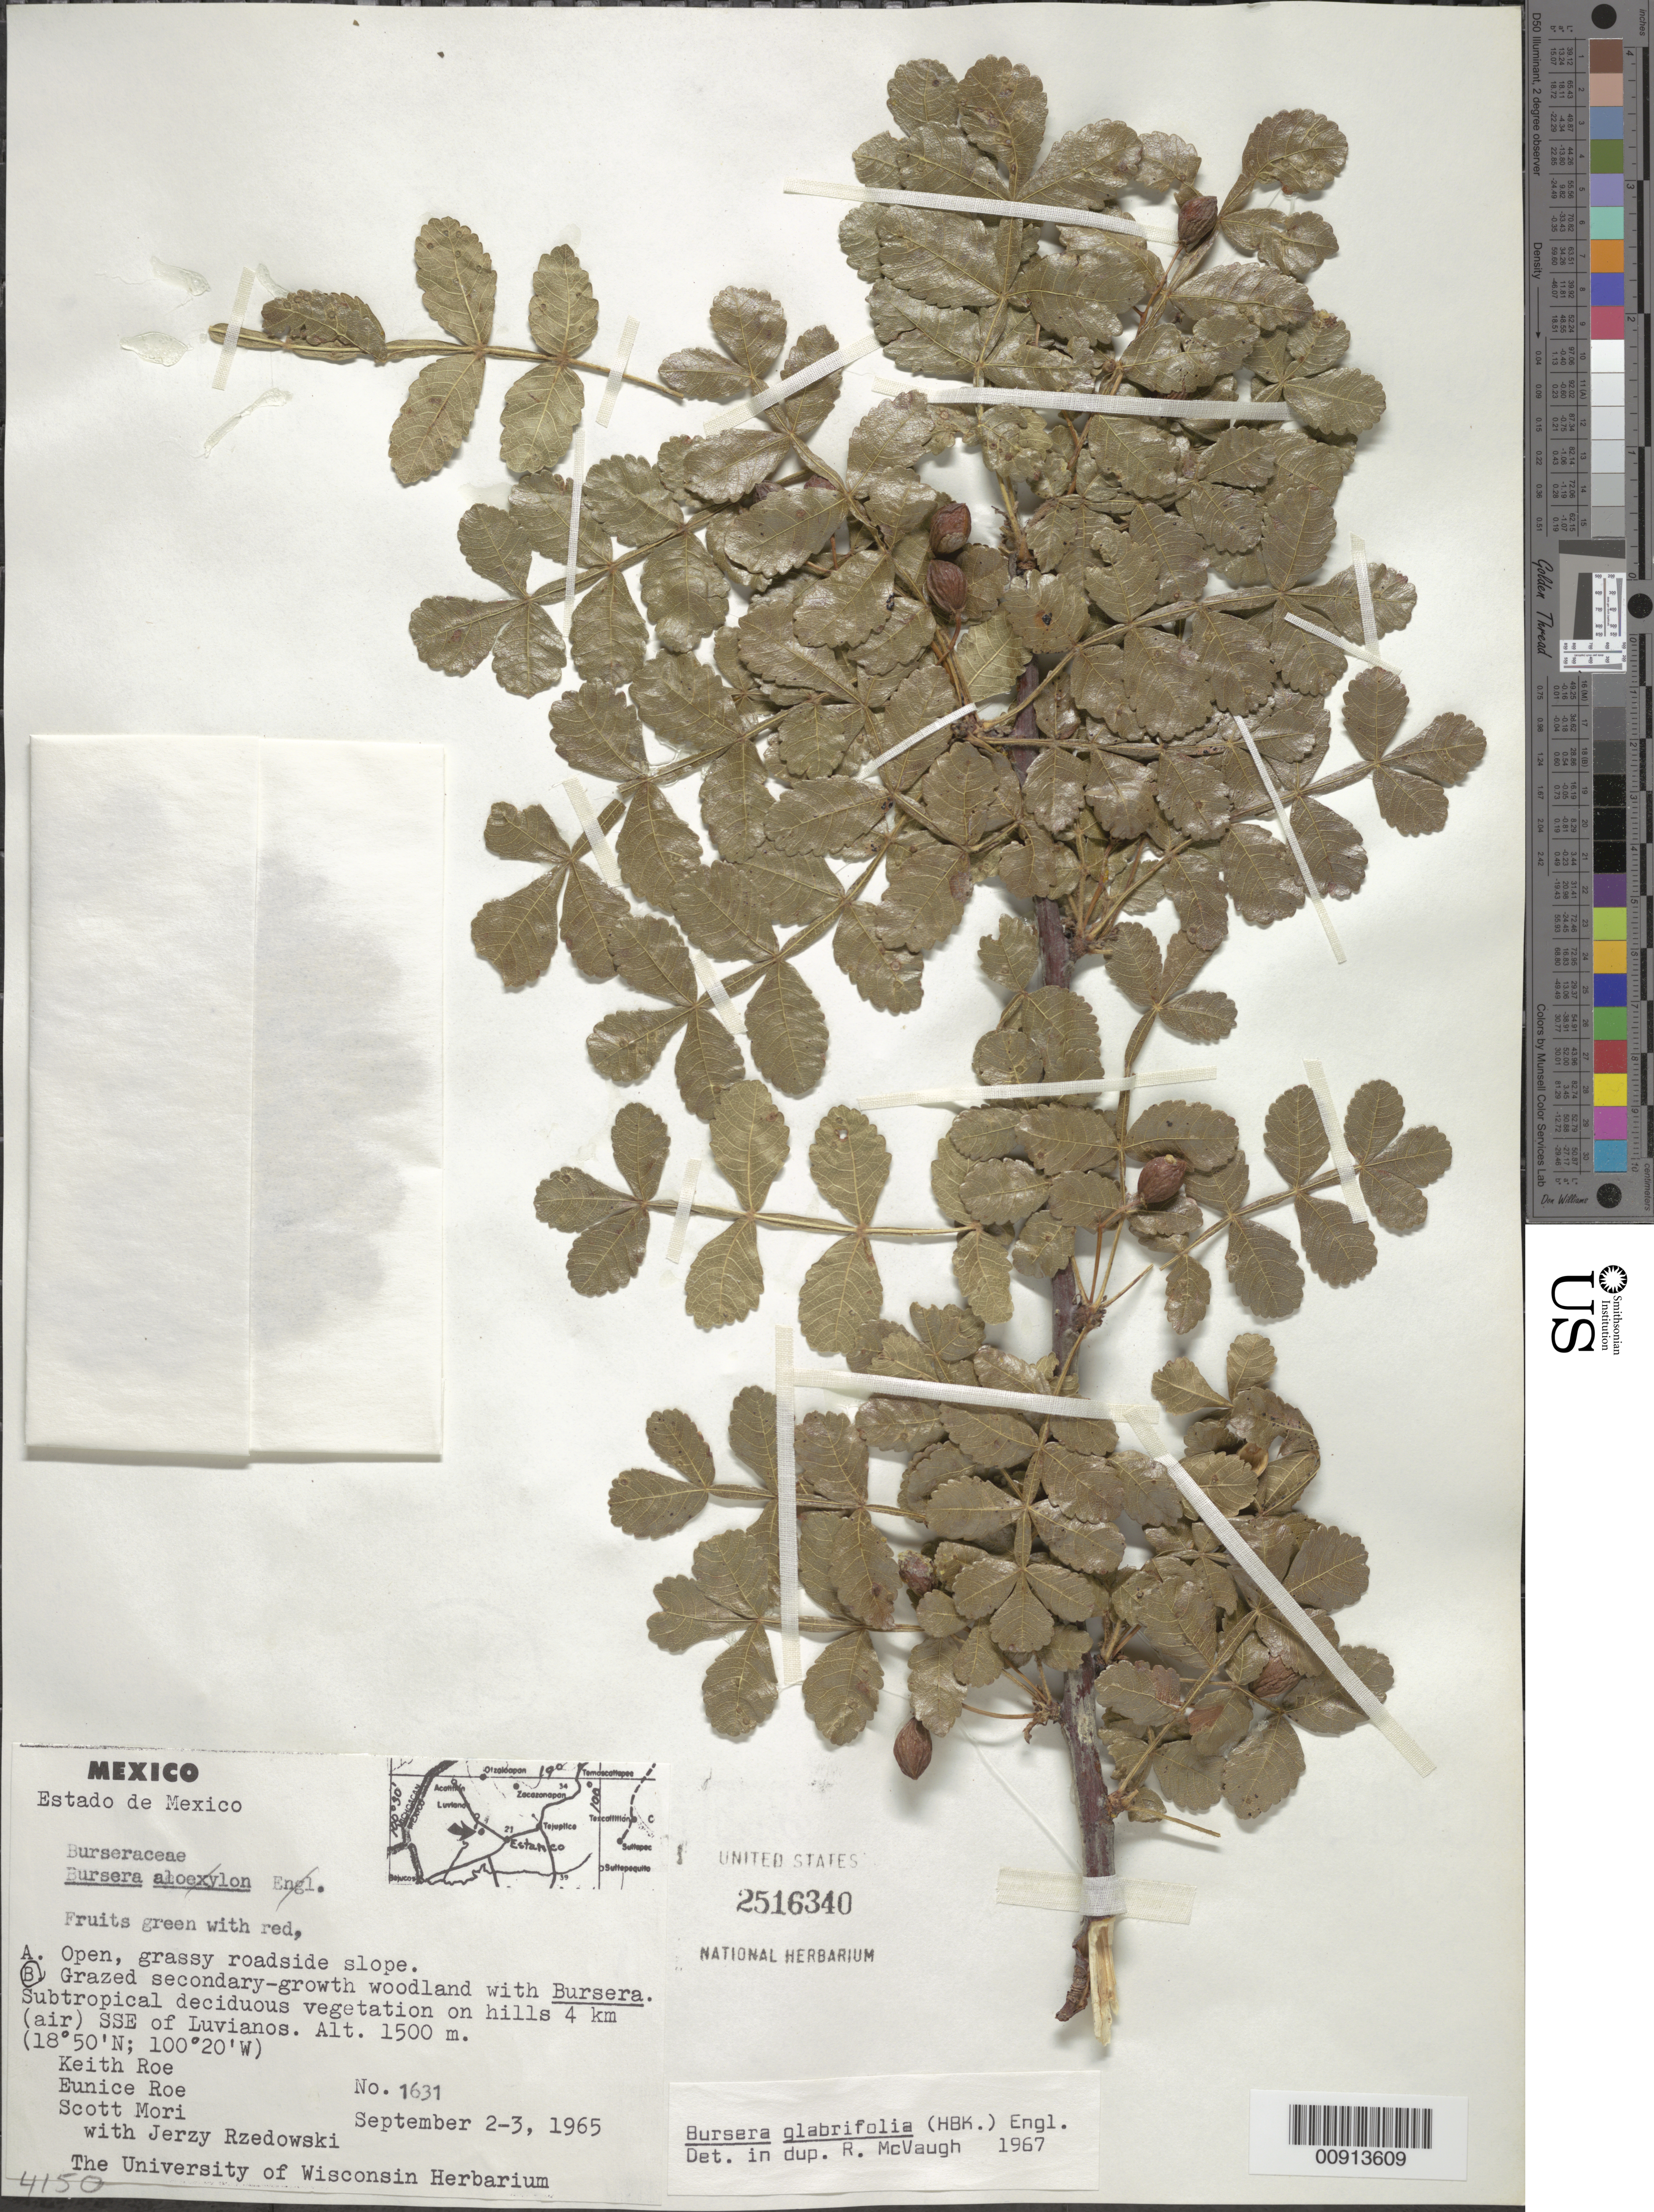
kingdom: Plantae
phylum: Tracheophyta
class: Magnoliopsida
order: Sapindales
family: Burseraceae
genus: Bursera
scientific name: Bursera glabrifolia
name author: (Kunth) Engl.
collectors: K. E. Roe, E. Roe, S. Mori & J. Rzedowski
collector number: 1631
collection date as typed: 02 Sep 1965 to 03 Sep 1965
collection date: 1965-09-02/1965-09-03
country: Mexico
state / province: México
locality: On hills 4 km. (air) SSE of Luvianos, Estado de México.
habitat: Grazed secondary-growth woodland with Bursera. Subtropical deciduous vegetation on hills.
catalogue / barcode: US 2516340